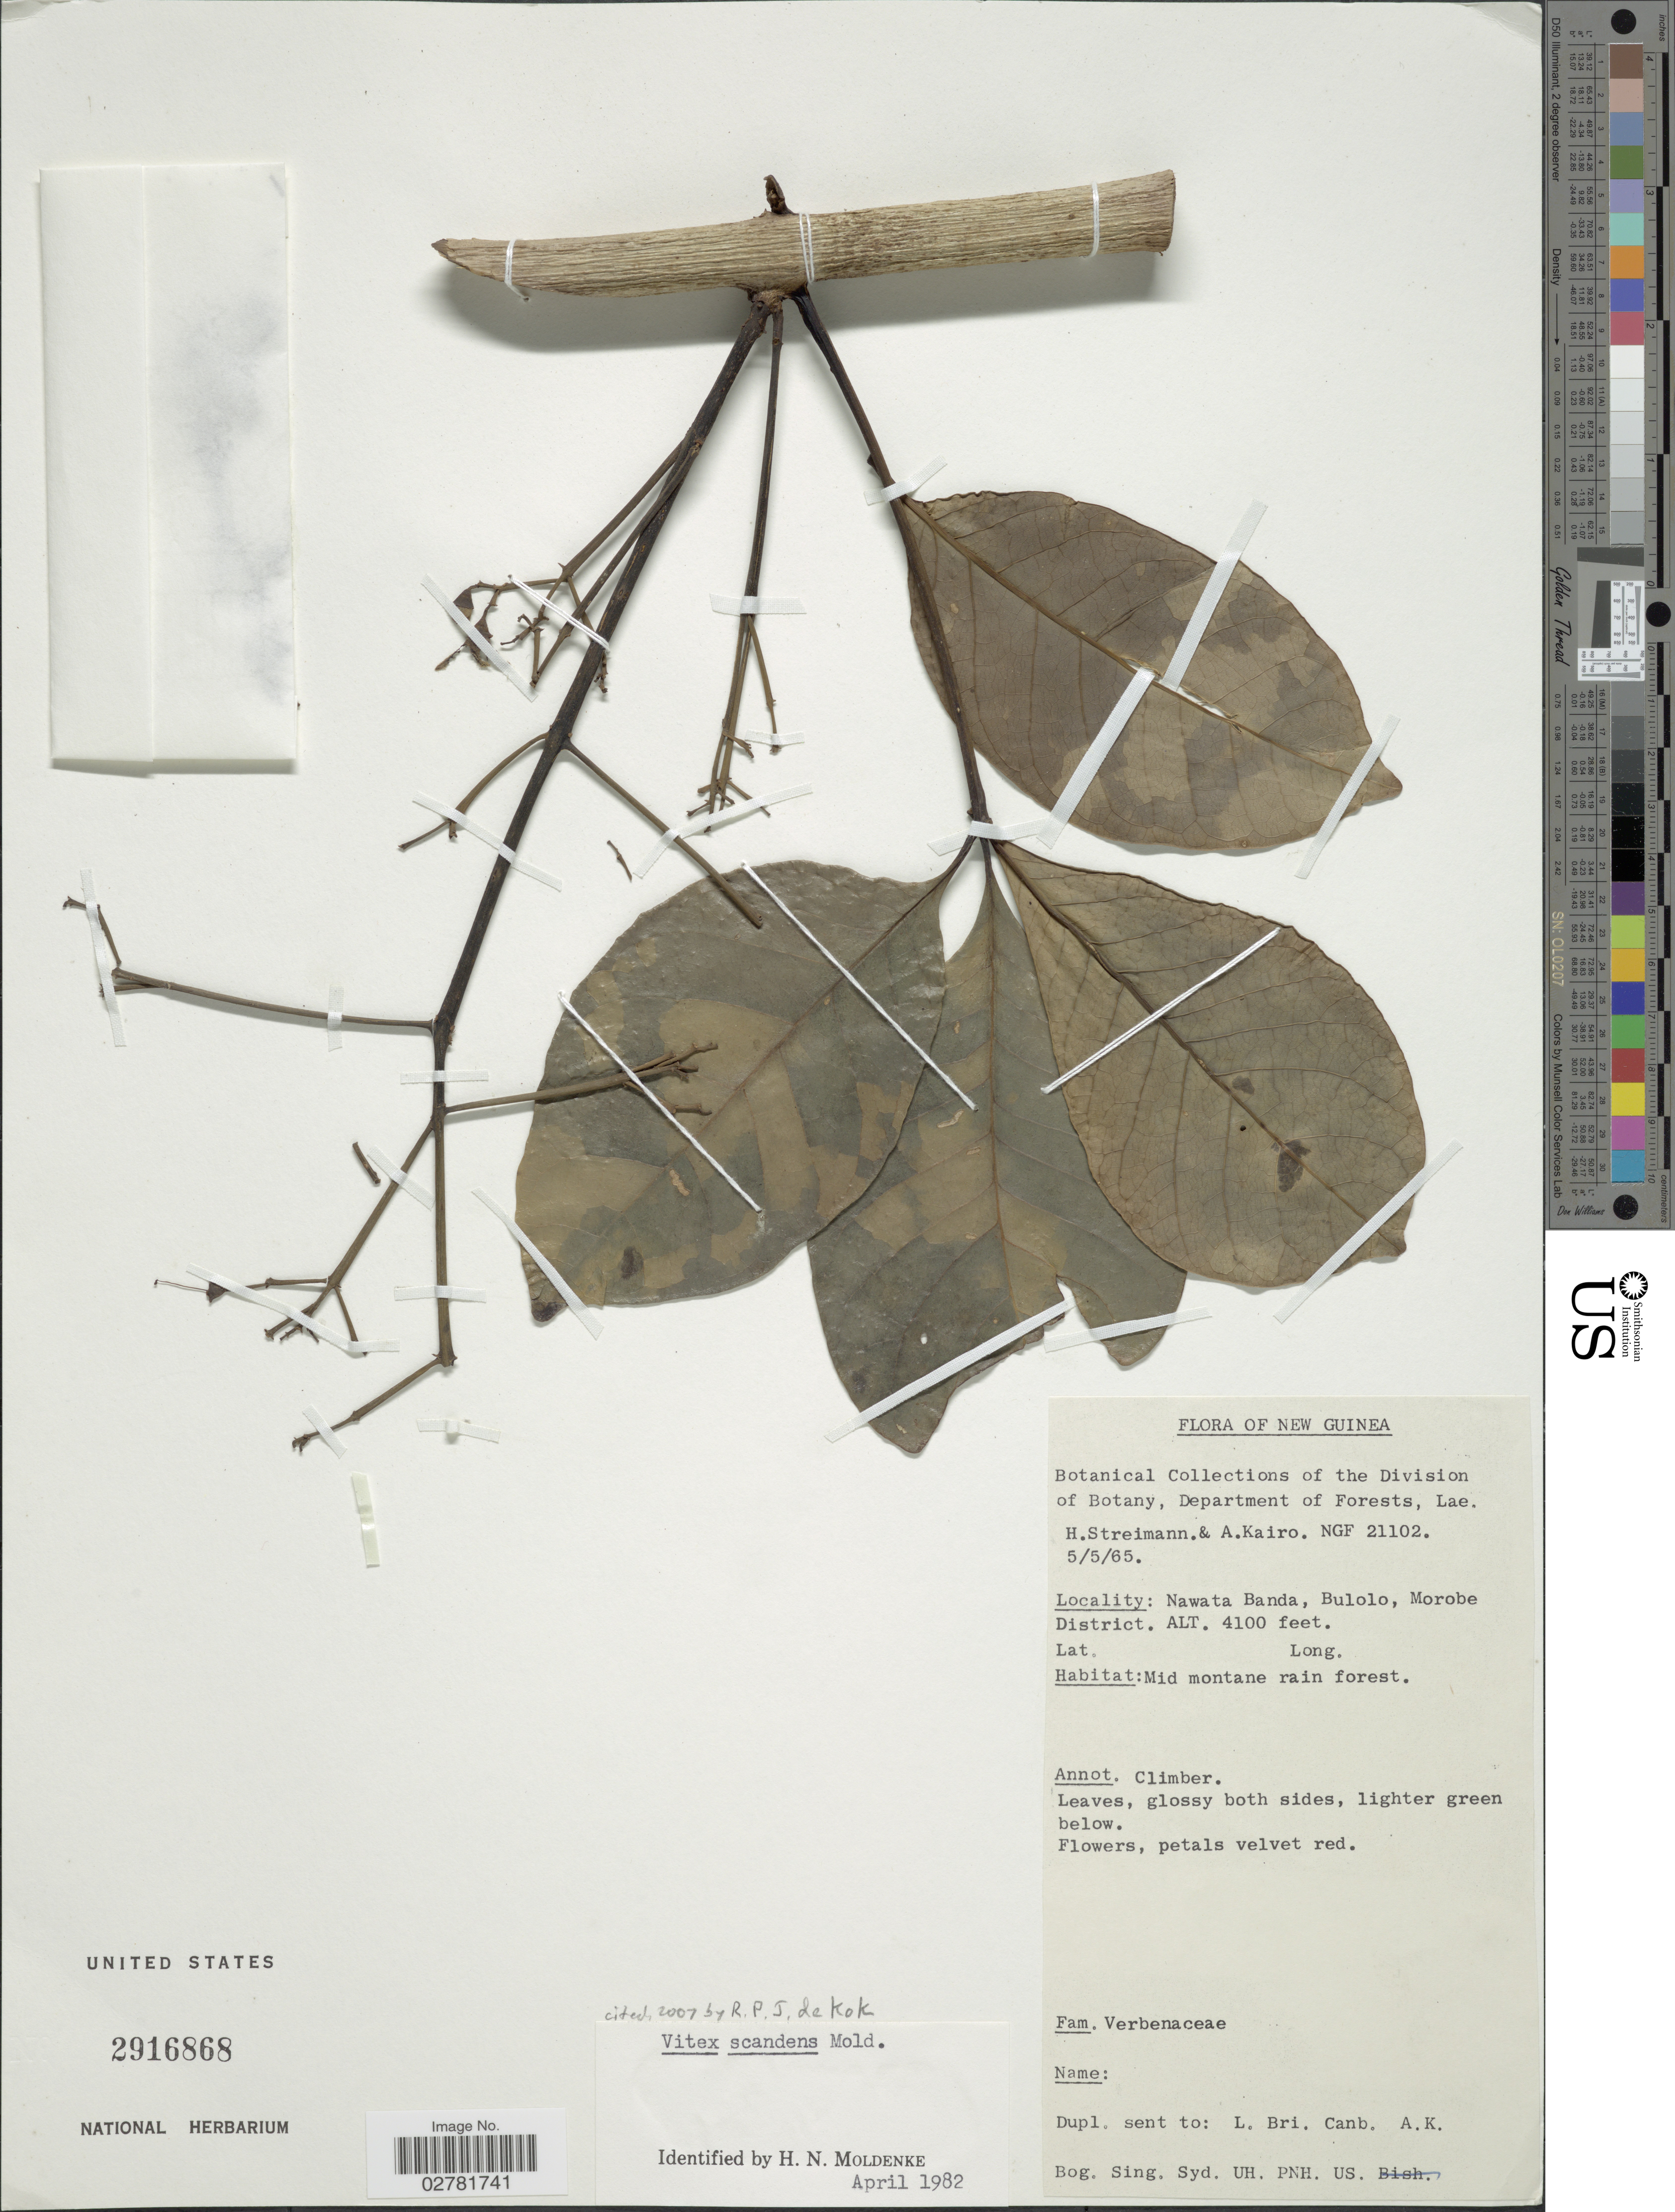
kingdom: Plantae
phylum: Tracheophyta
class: Magnoliopsida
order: Lamiales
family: Lamiaceae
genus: Vitex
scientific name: Vitex scandens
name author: Moldenke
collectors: H. Streimann & A. Kairo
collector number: NGF21102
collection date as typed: Transcribed d/m/y: 5/5/65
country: Papua New Guinea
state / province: Morobe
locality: New Guinea. Nawata Banda, Bulolo, Morobe District.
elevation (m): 1250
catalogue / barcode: US 2916868